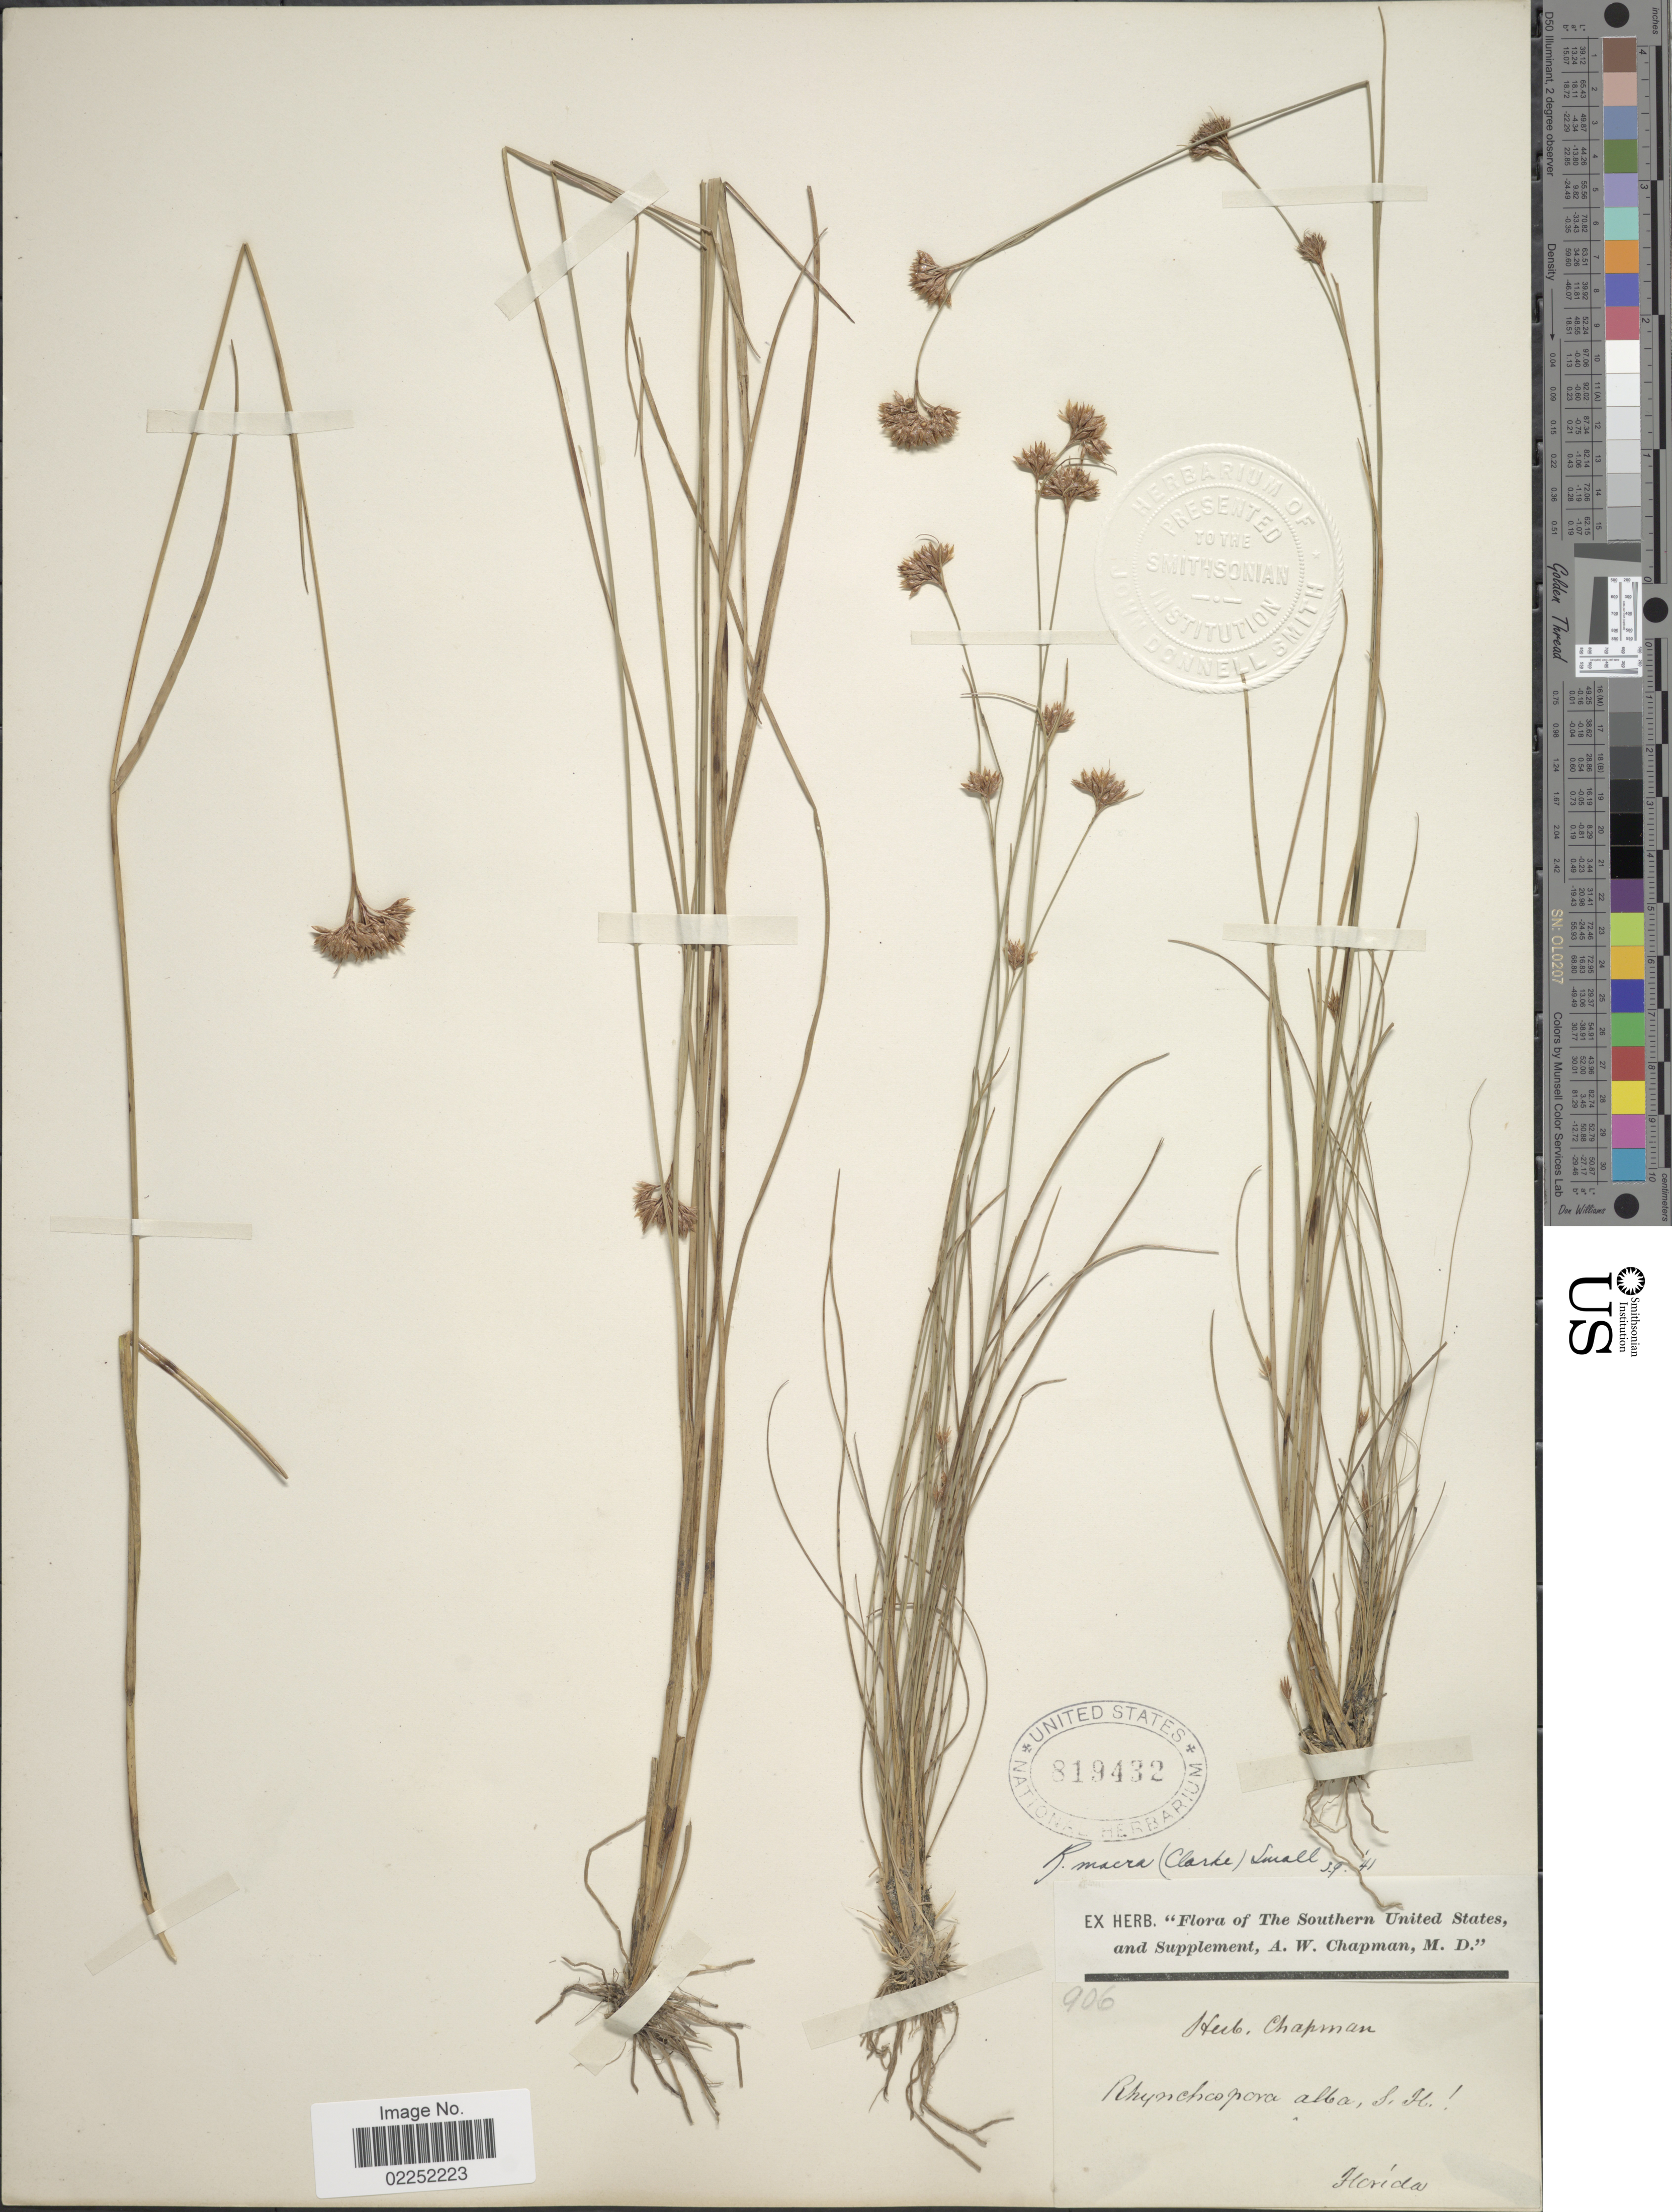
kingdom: Plantae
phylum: Tracheophyta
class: Liliopsida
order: Poales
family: Cyperaceae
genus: Rhynchospora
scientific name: Rhynchospora alba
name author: (L.) Vahl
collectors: ex herb. Chapman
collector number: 906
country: United States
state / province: Florida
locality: The Southern United States, and Supplement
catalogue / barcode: US 819432